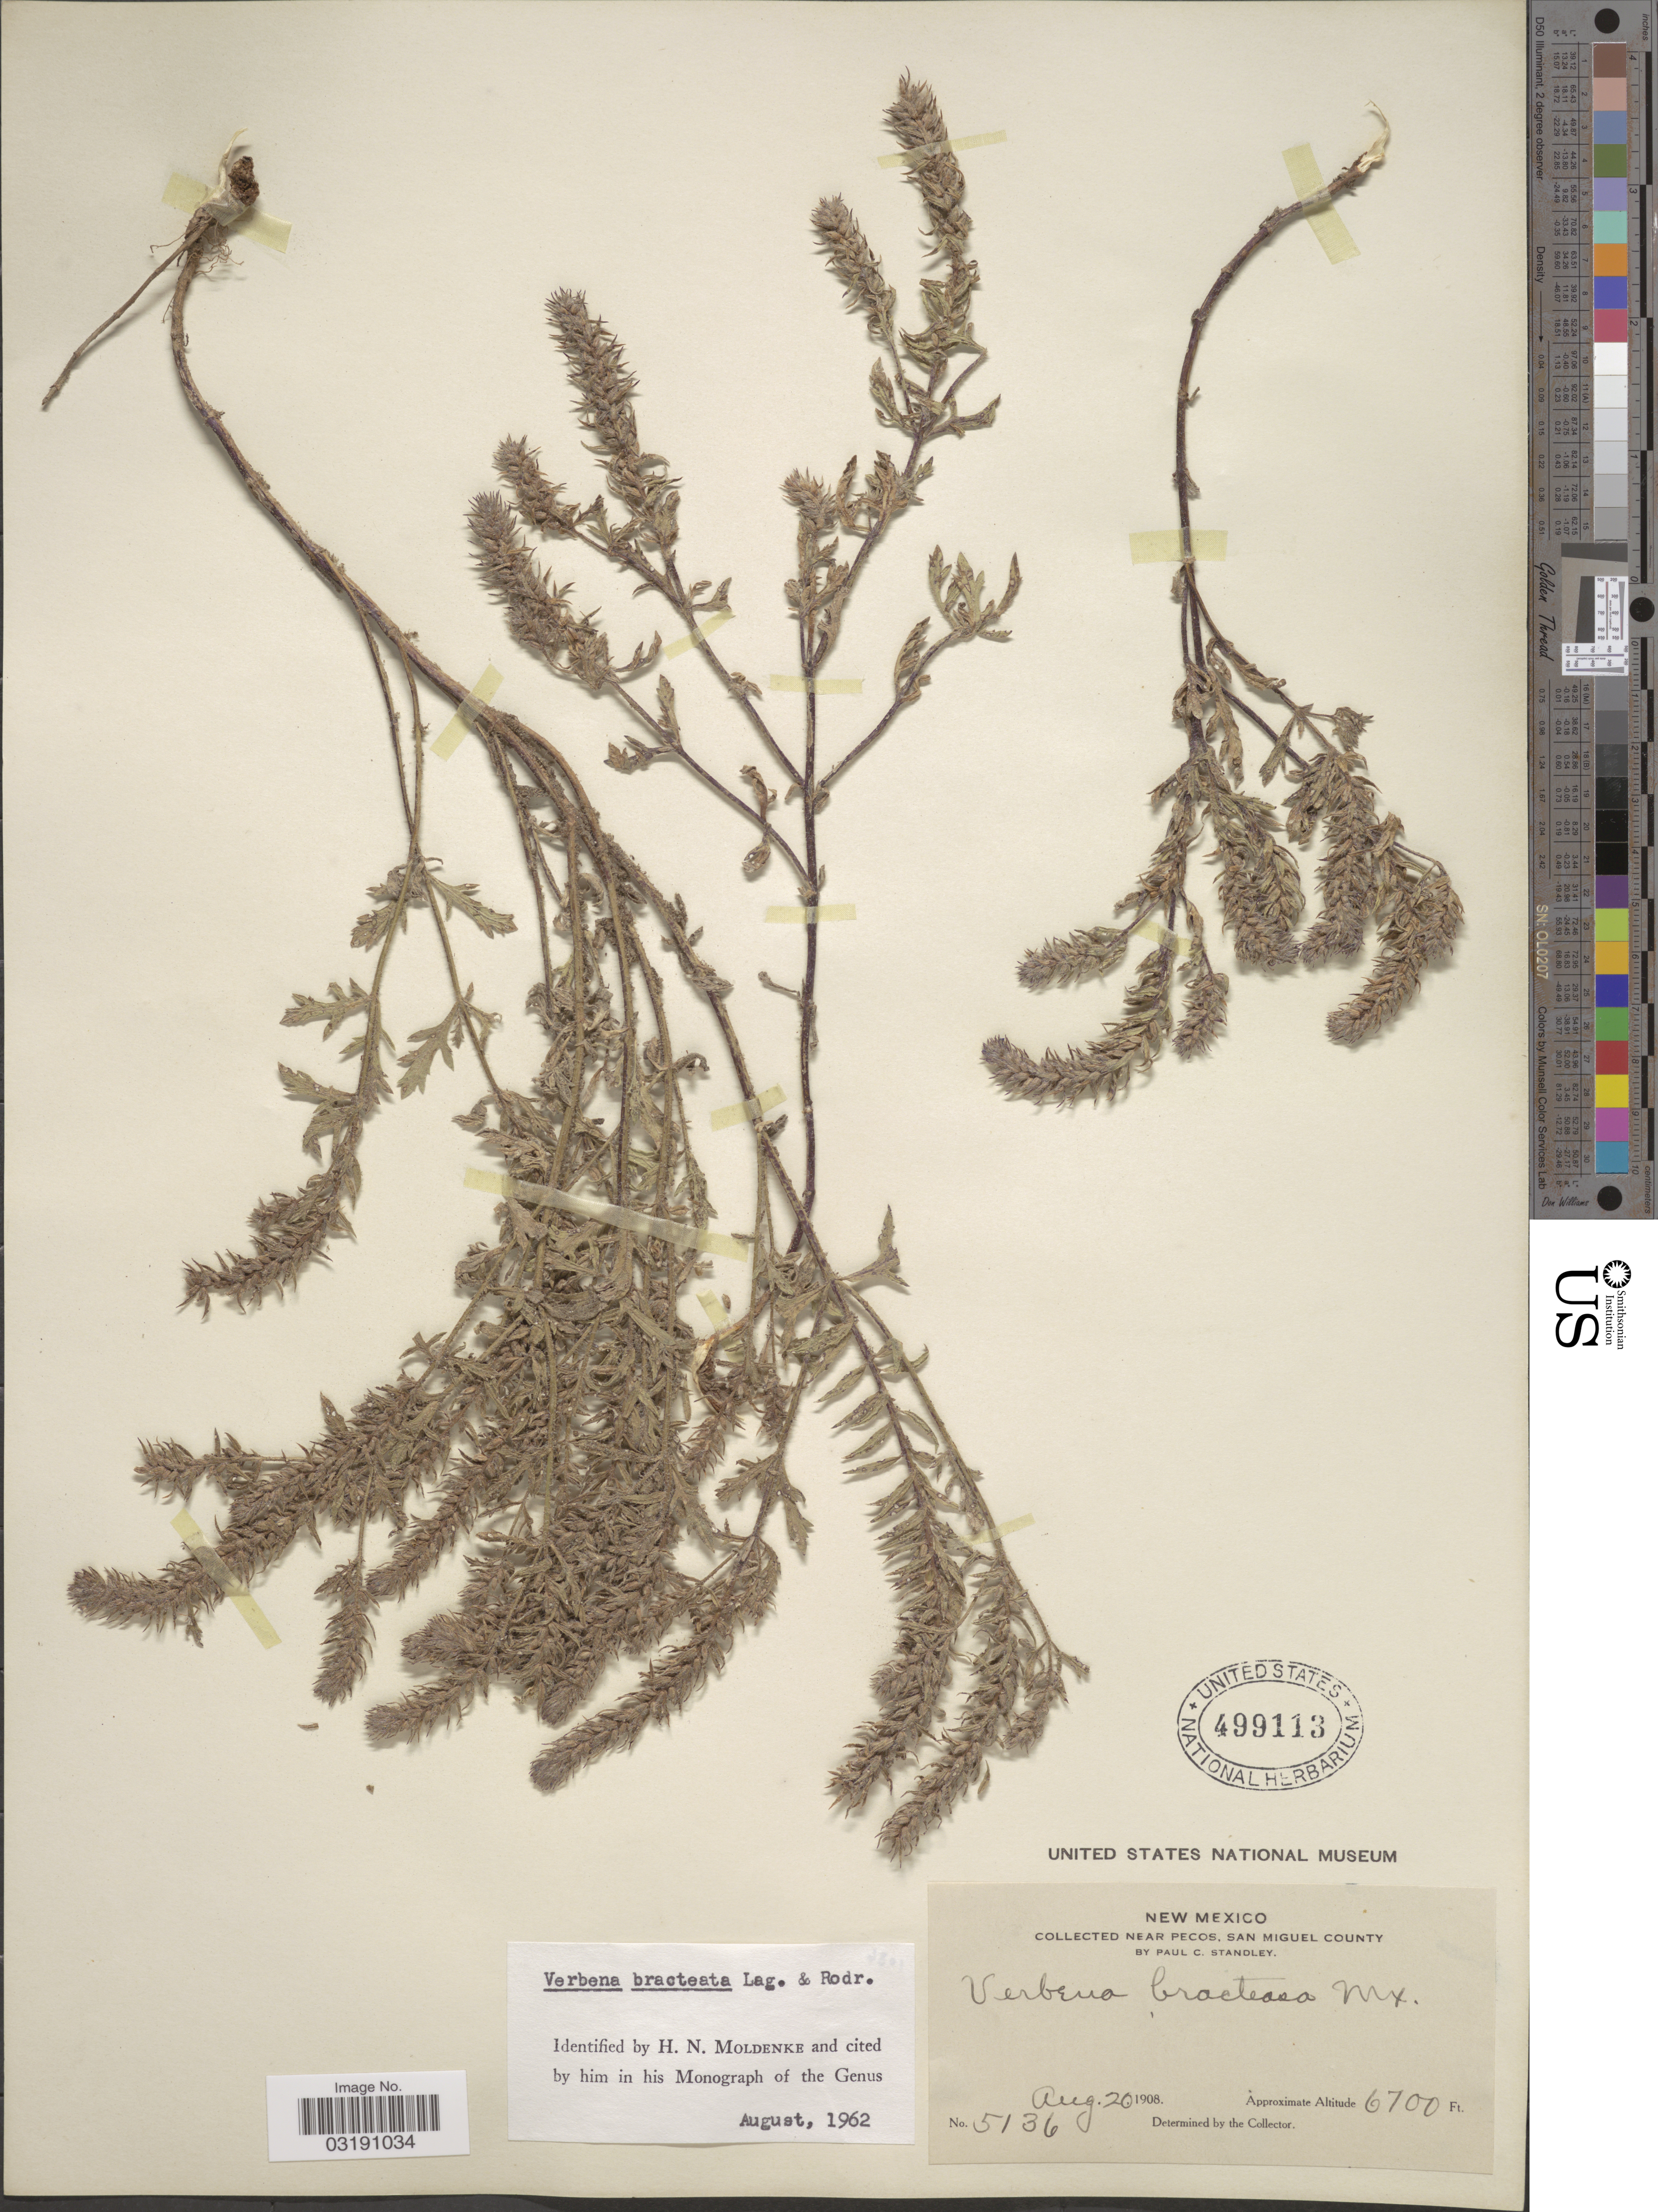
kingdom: Plantae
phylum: Tracheophyta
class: Magnoliopsida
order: Lamiales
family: Verbenaceae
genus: Verbena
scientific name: Verbena bracteata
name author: Cav. ex Lag. & Rodr.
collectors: P. C. Standley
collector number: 5136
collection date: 1908-08-20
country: United States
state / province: New Mexico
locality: Near Pecos, San Miguel County.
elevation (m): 2042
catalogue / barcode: US 499113